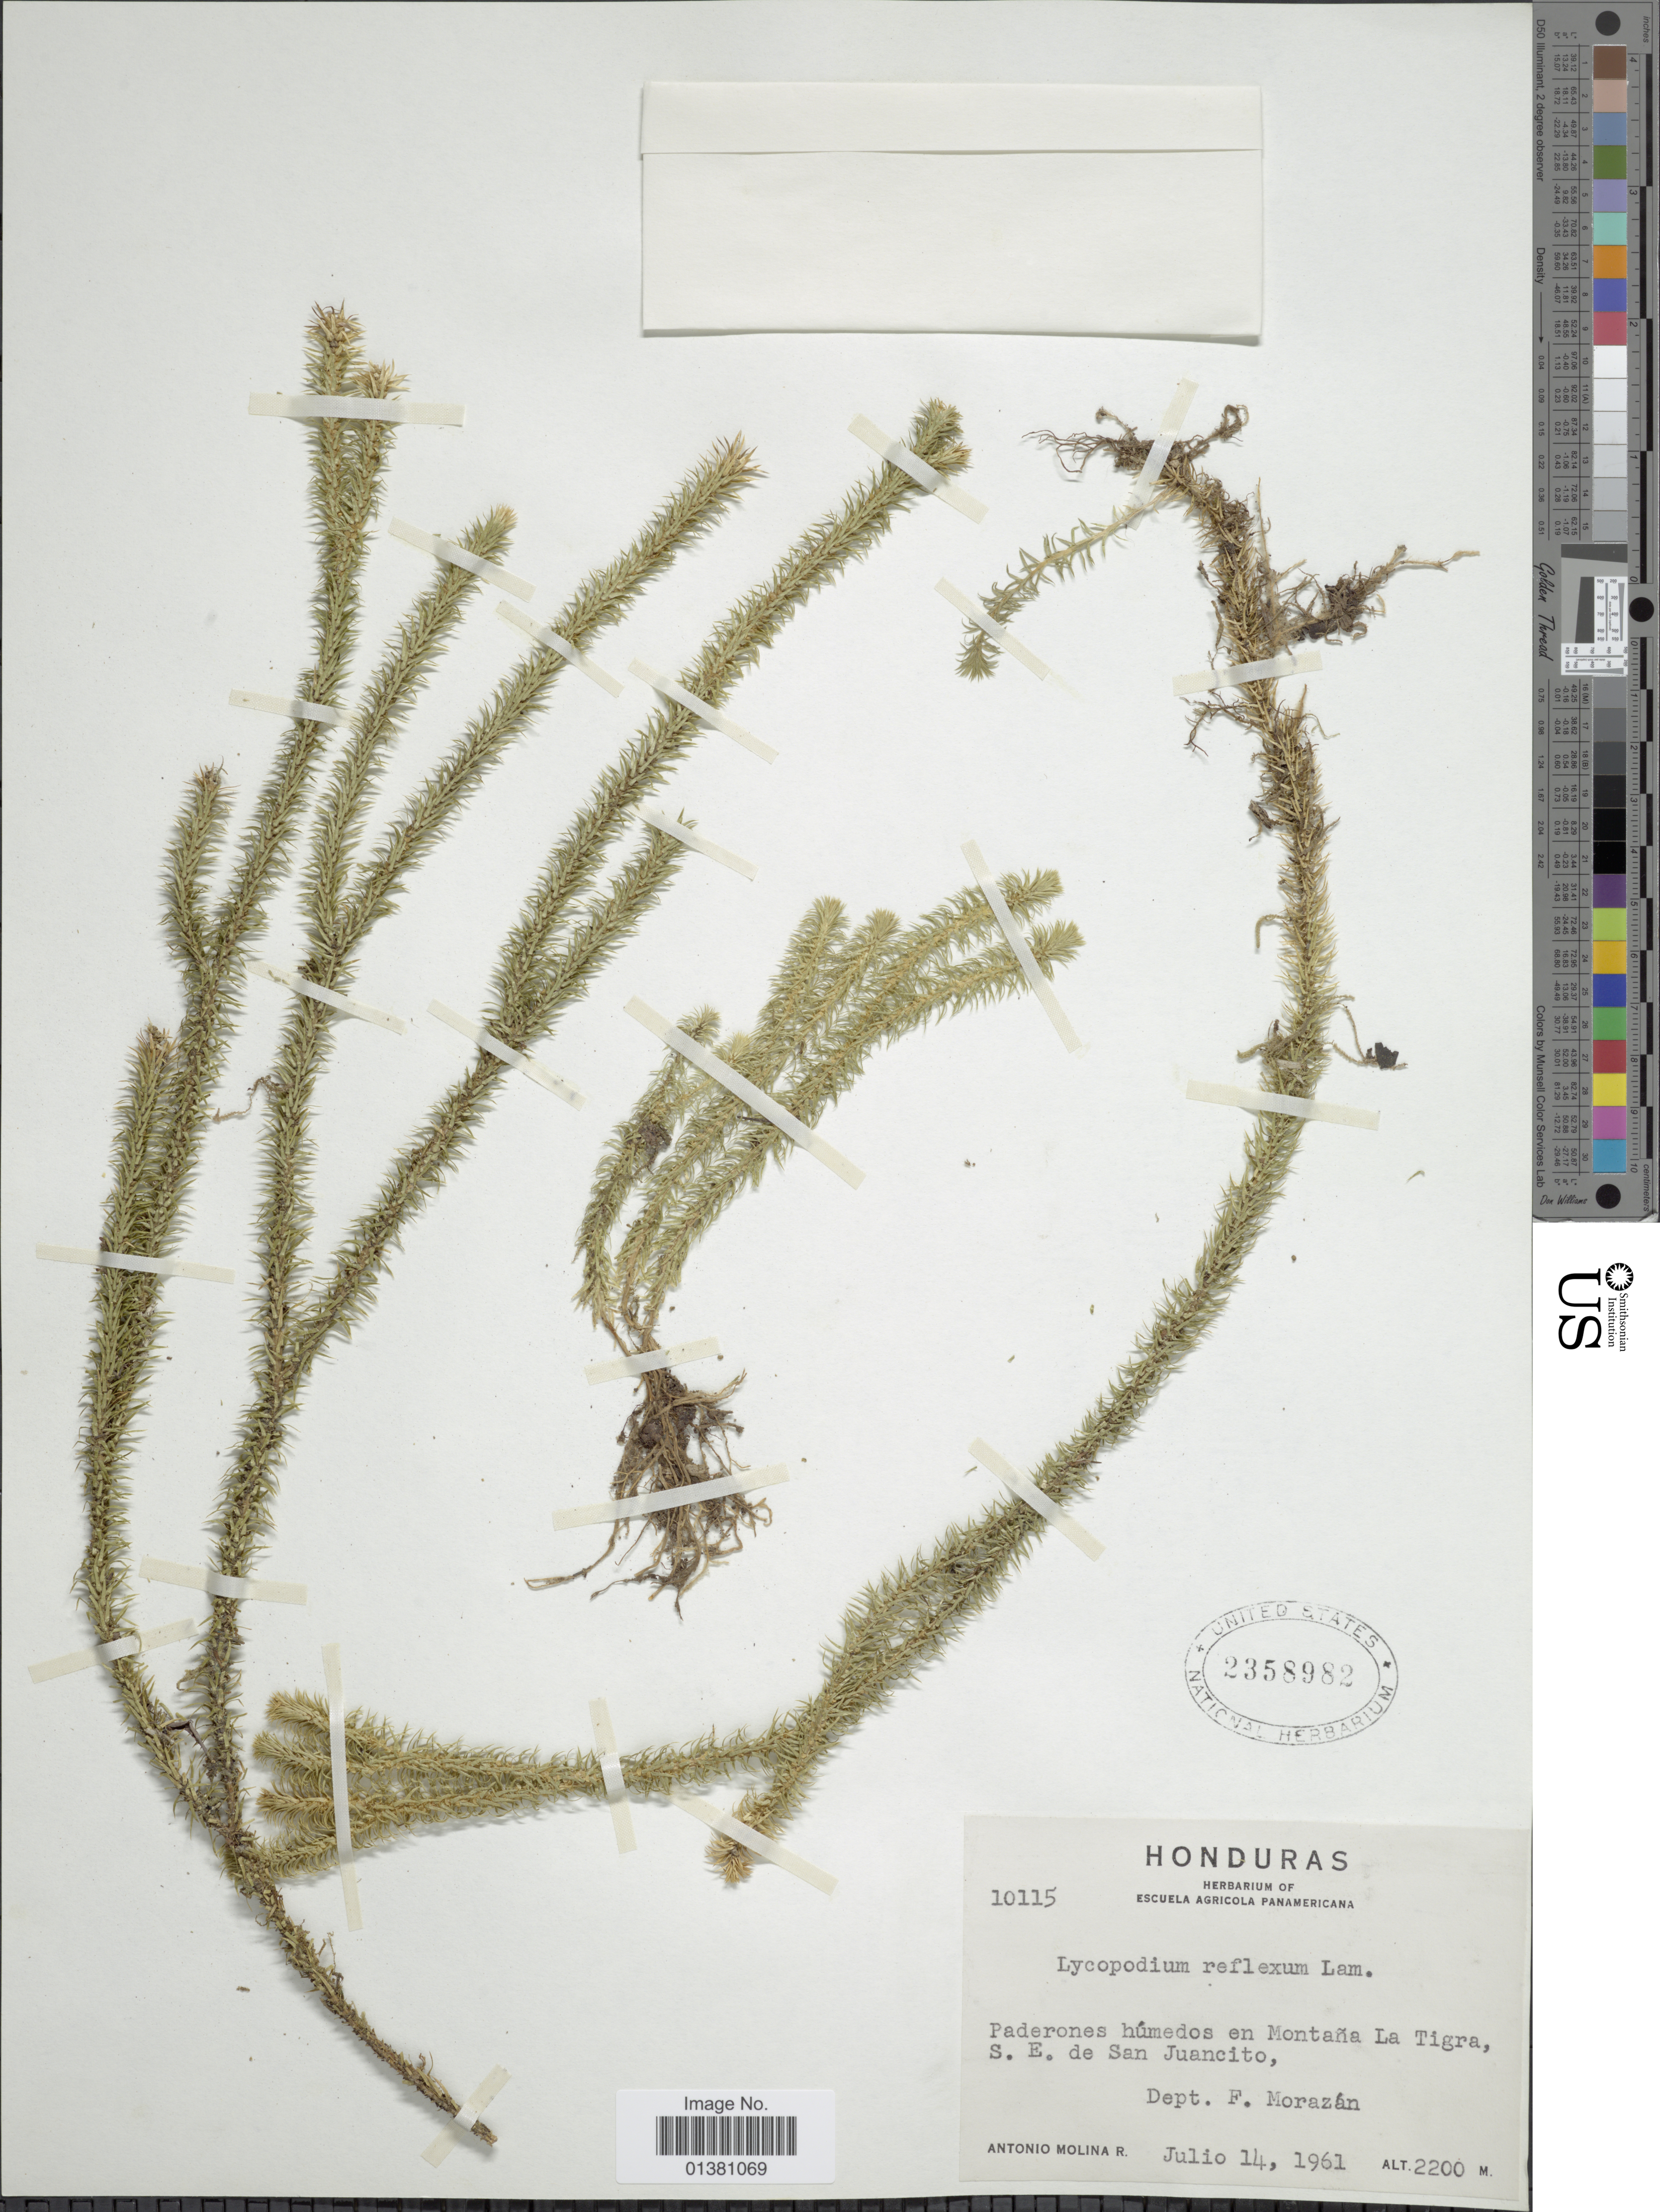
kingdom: Plantae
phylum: Tracheophyta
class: Lycopodiopsida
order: Lycopodiales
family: Lycopodiaceae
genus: Phlegmariurus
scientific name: Phlegmariurus reflexus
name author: (Lam.) B. Øllg.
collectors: A. Molina R.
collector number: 10115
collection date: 1961-07-14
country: Honduras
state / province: Fco. Morazán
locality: Paderones húmedos en Montañ La Tigra,S.E. de San Juancito, Dept. Morazán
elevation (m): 2200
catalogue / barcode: US 2358982